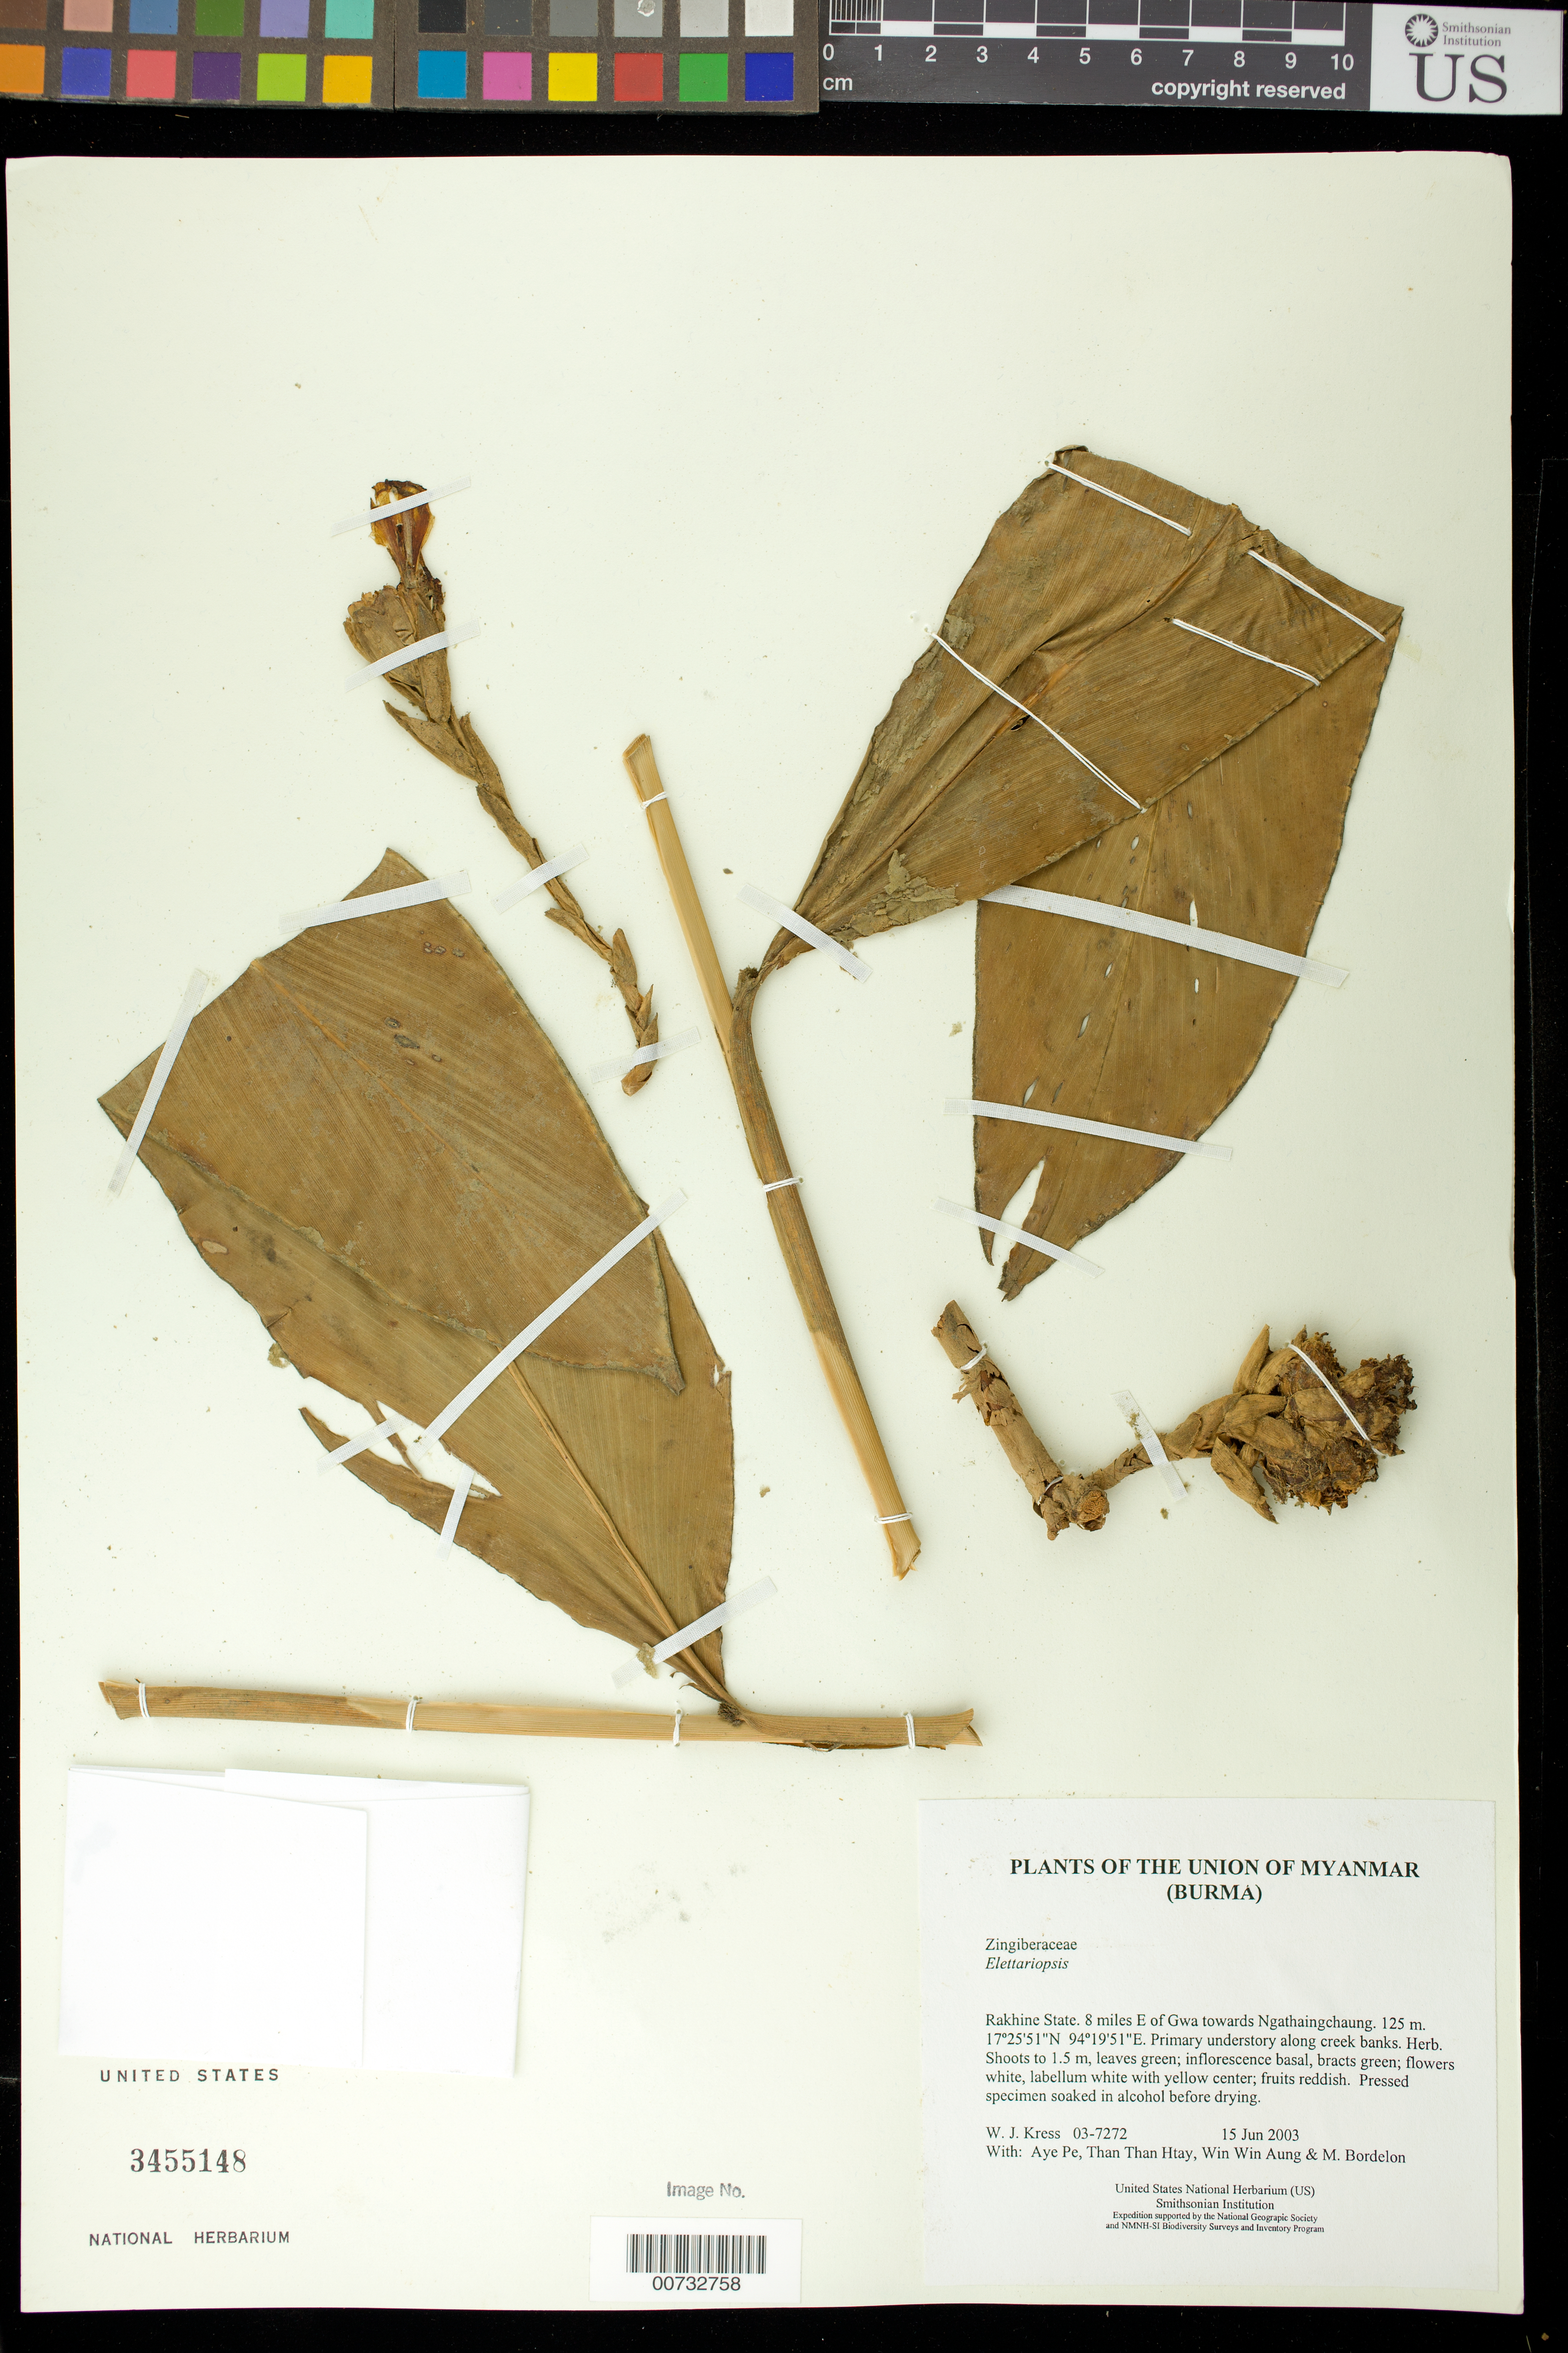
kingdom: Plantae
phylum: Tracheophyta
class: Liliopsida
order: Zingiberales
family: Zingiberaceae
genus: Amomum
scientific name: Amomum sp.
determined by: Strong, M. T., (US), Smithsonian Institution - National Museum of Natural History (UNITED STATES)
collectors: W. J. Kress, Aye Pe, Than Than Htay, Win Win Aung & M. Bordelon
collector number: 03-7272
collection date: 2003-06-15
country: Myanmar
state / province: Rakhine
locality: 8 miles E of Gwa towards Ngathaingchaung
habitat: Primary understory along creek banks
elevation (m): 125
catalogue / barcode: US 3455148